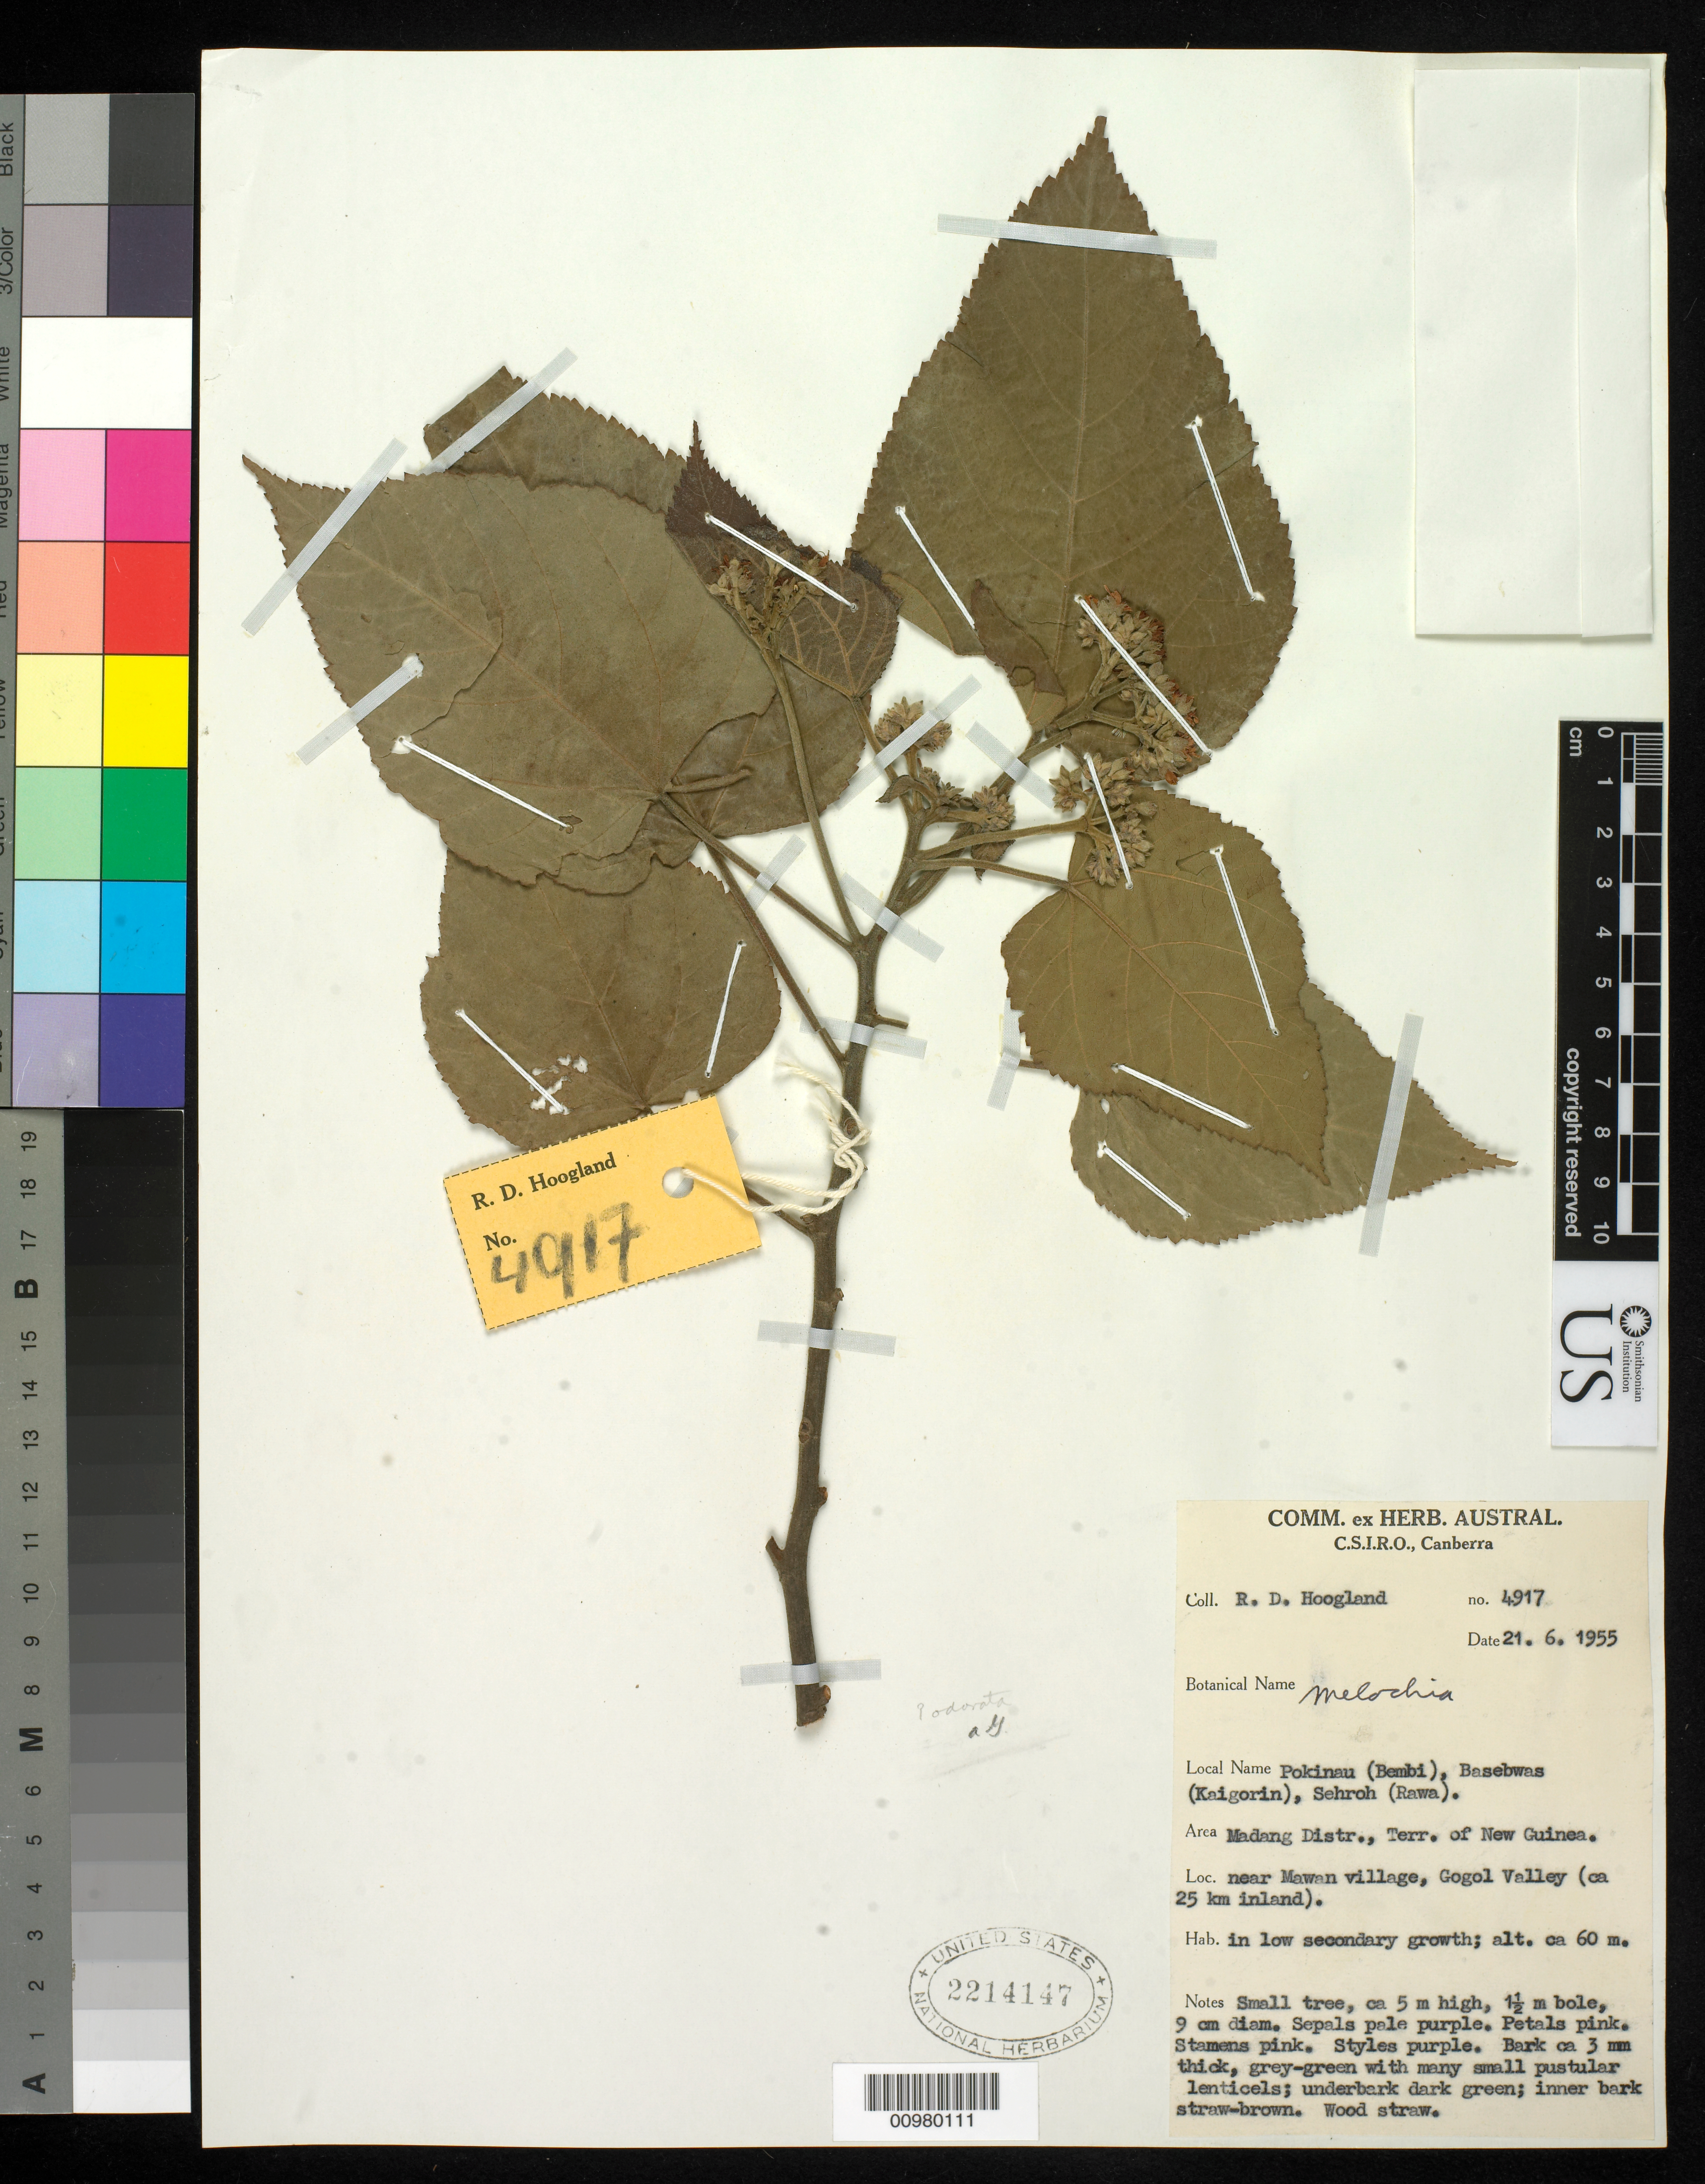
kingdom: Plantae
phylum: Tracheophyta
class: Magnoliopsida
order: Malvales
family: Malvaceae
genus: Melochia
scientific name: Melochia pyramidata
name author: L.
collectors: R. D. Hoogland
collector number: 4917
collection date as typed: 21 Jun 1955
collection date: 1955-06-21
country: Papua New Guinea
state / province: Madang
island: New Guinea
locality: near Mawan village, Gogol valley (ca 25 km inland)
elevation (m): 60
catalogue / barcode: US 2214147